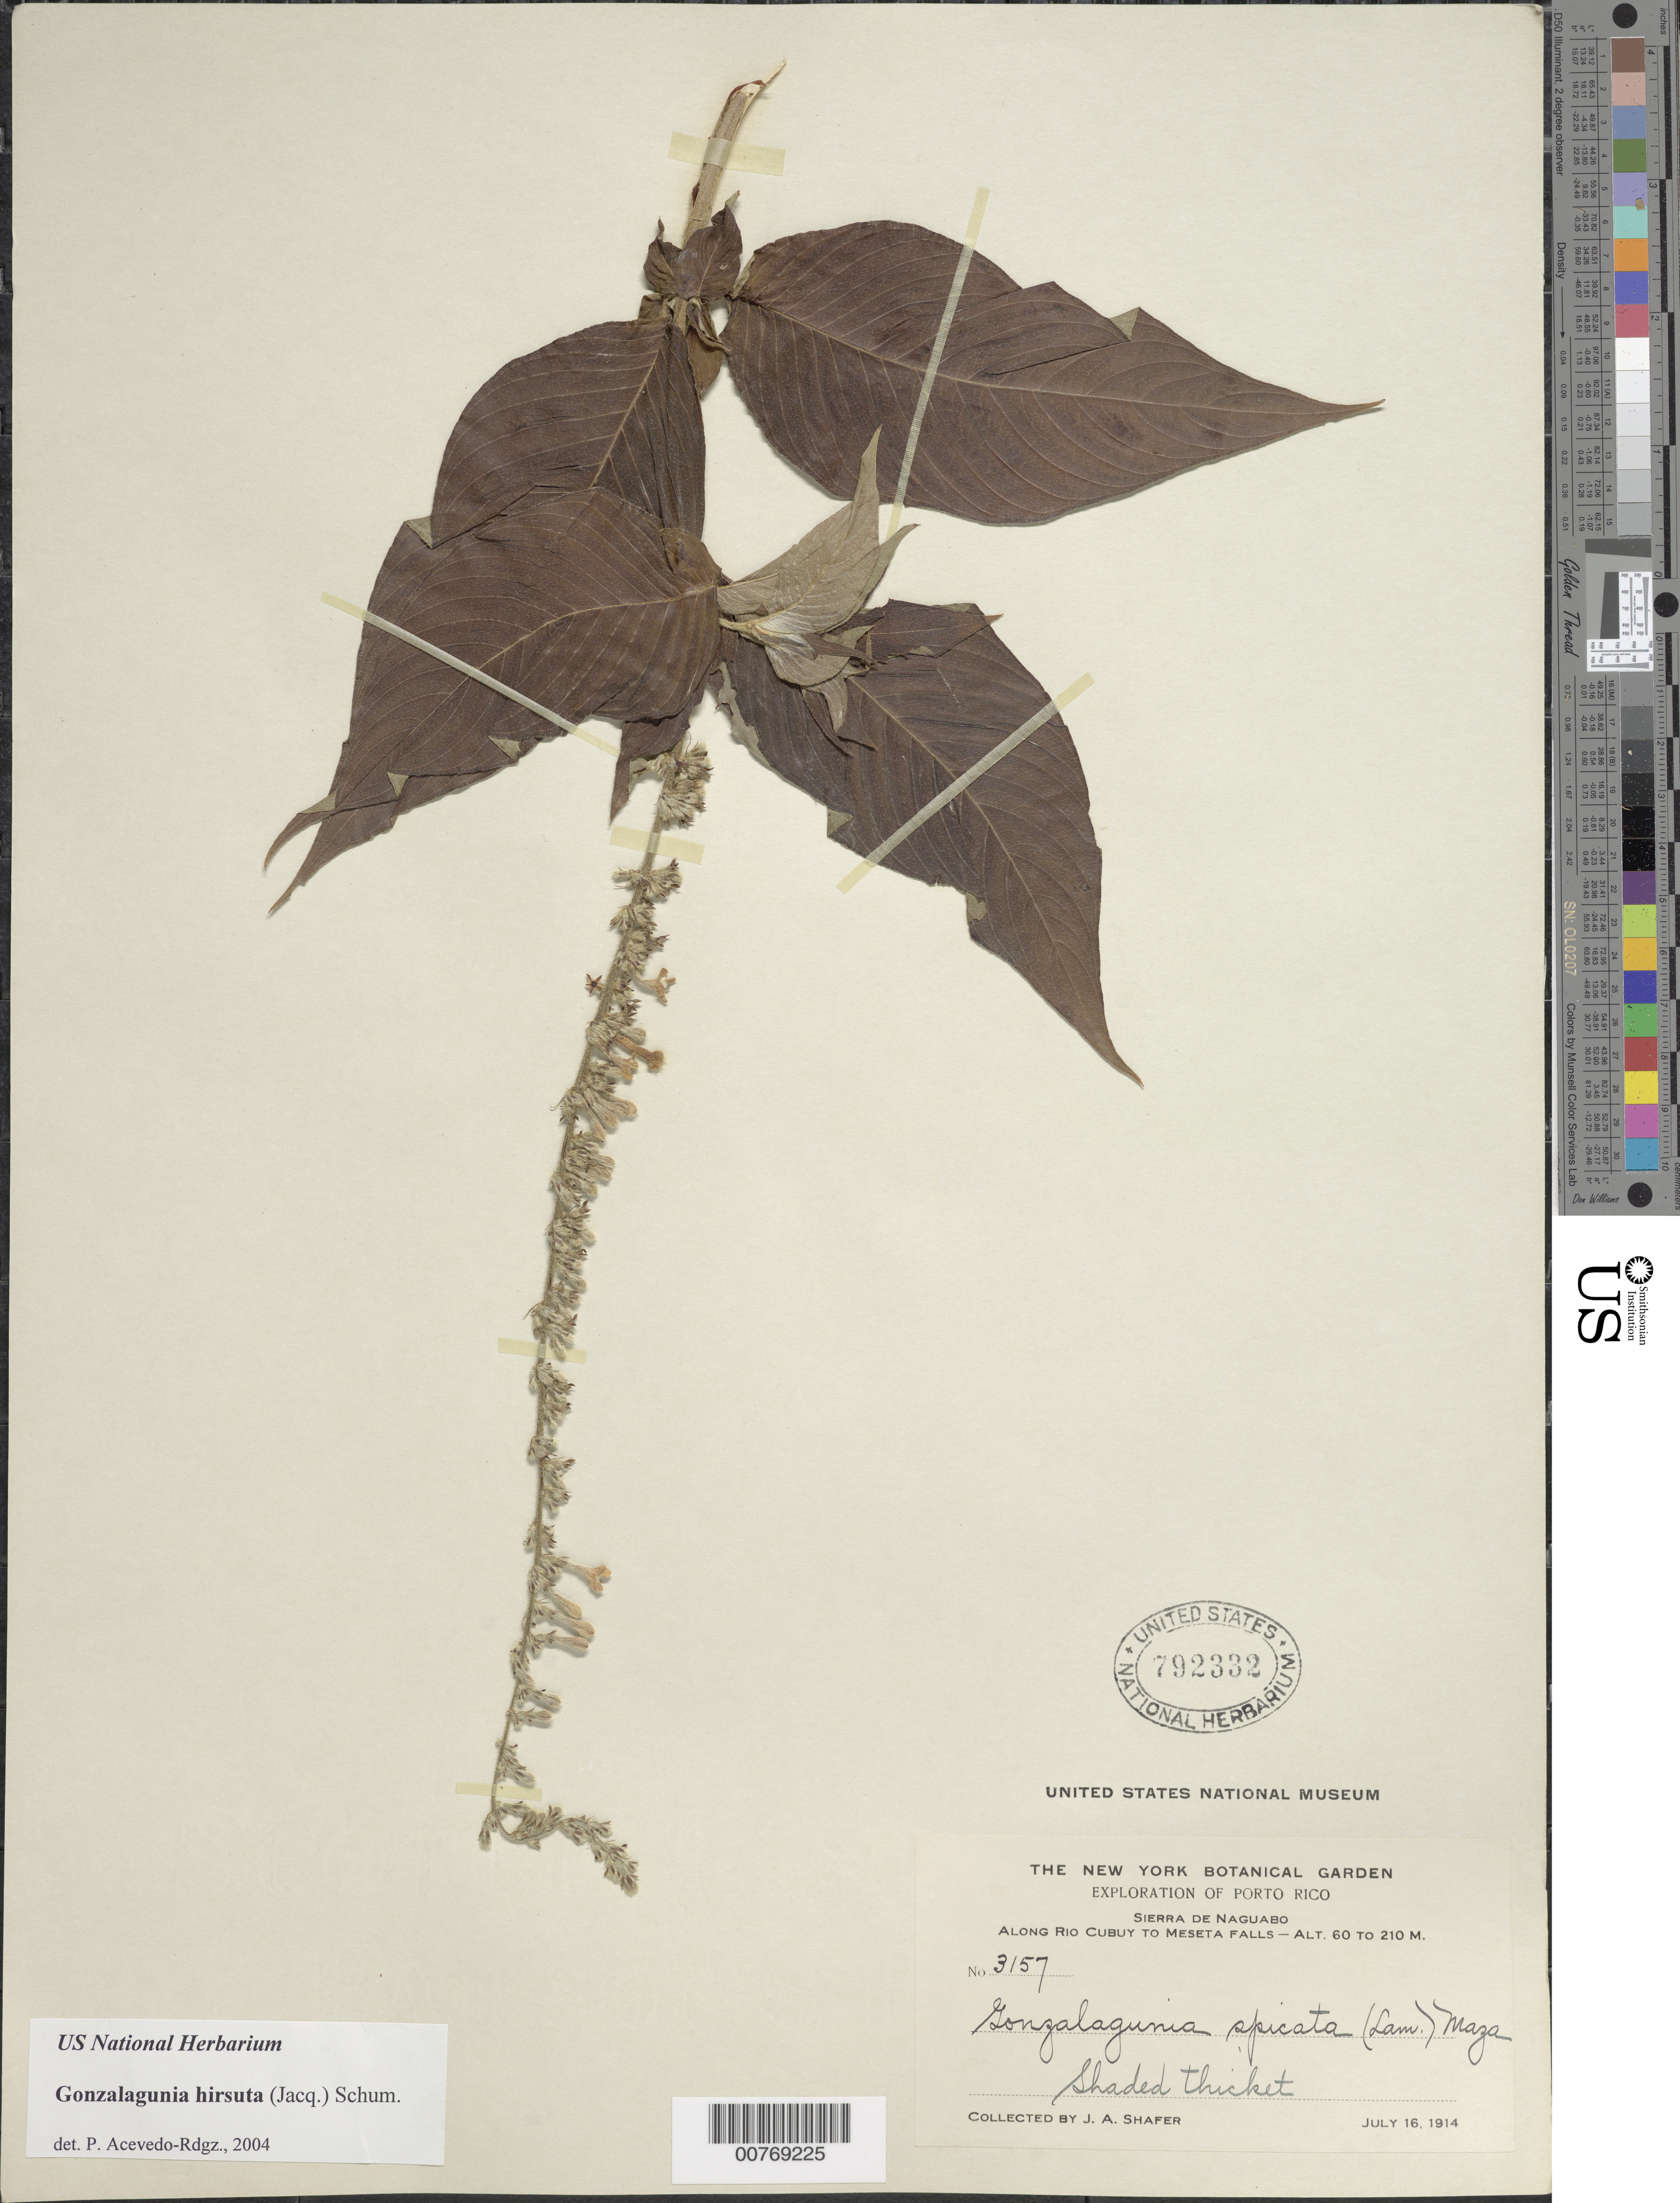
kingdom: Plantae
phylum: Tracheophyta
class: Magnoliopsida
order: Gentianales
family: Rubiaceae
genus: Gonzalagunia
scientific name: Gonzalagunia hirsuta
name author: (Jacq.) K. Schum.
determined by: Acevedo-Rodríguez, P., (BOT), Smithsonian Institution - National Museum of Natural History (UNITED STATES)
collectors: J. A. Shafer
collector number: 3157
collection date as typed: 16 Jul 1914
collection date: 1914-07-16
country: Puerto Rico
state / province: Naguabo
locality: Sierra de Naguabo, along Río Cubuy to Meseta Falls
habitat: Shaded thicket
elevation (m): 60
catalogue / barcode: US 792332